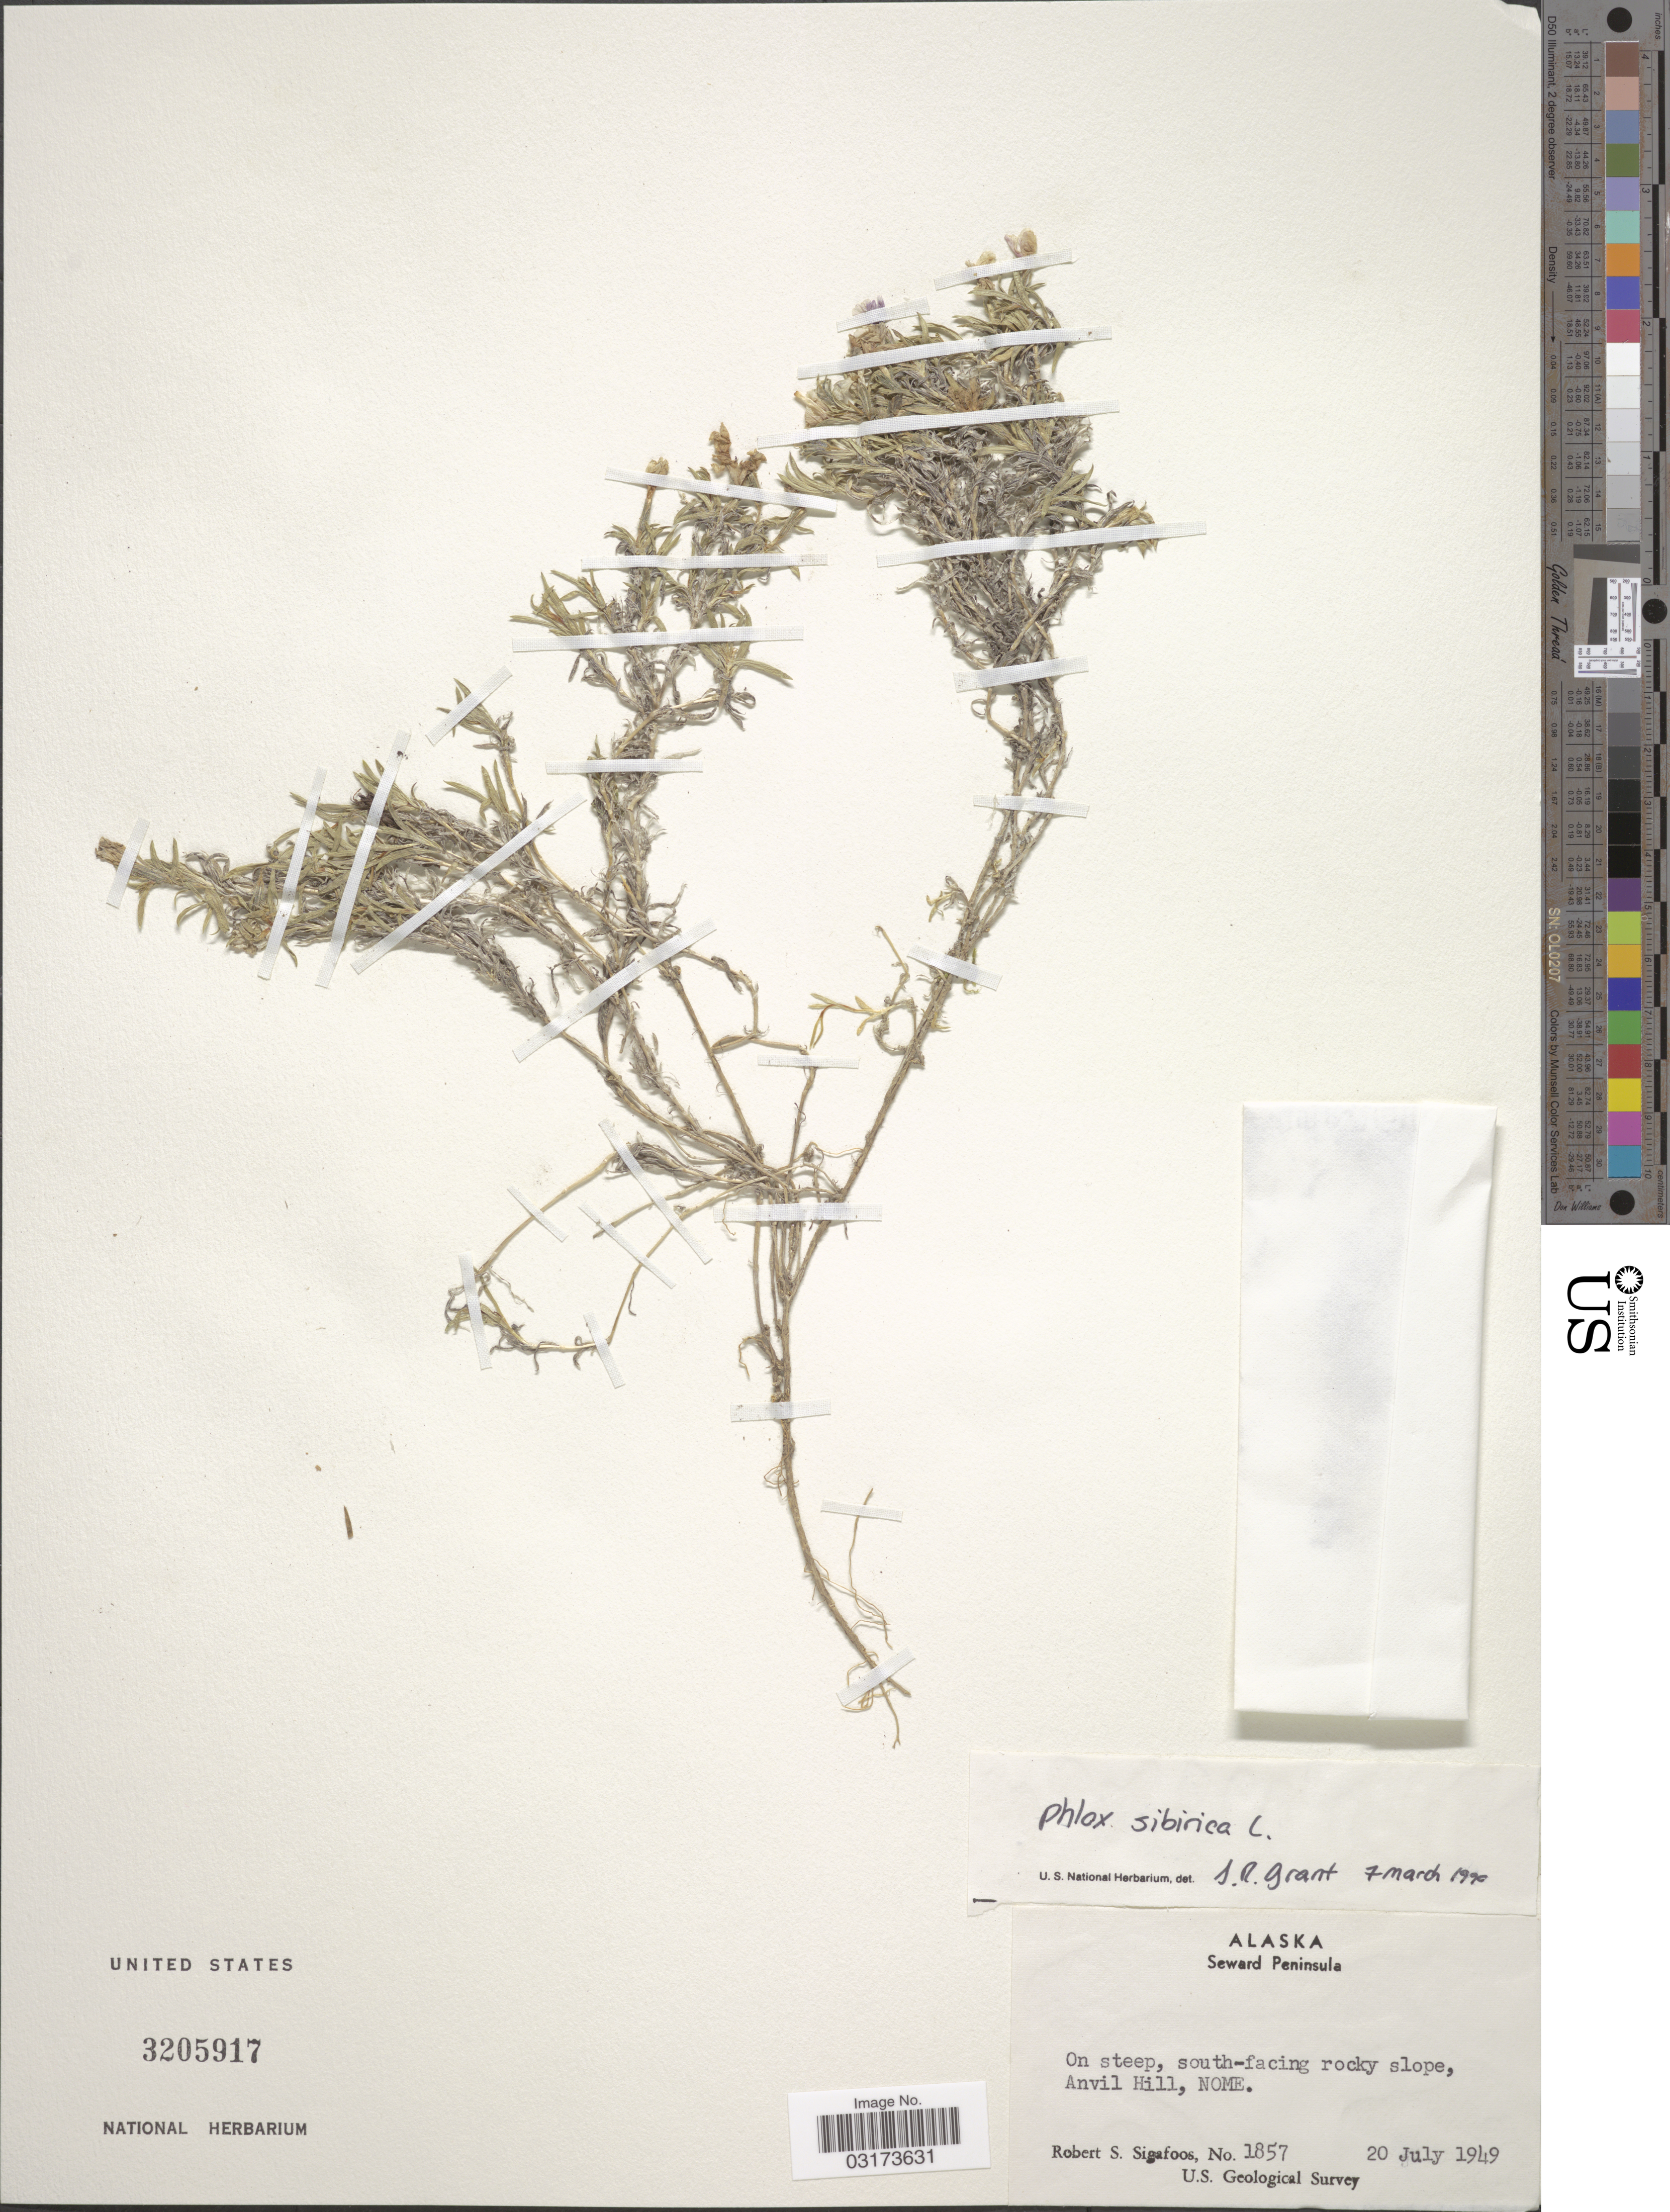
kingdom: Plantae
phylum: Tracheophyta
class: Magnoliopsida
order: Ericales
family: Polemoniaceae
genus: Phlox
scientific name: Phlox alaskensis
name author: Jordal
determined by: Mayfield, M. H.; Ferguson, C. J.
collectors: R. Sigafoos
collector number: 1857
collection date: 1949-07-20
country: United States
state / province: Alaska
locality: Seward Peninsula. Anvil Hill, Nome.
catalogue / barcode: US 3205917